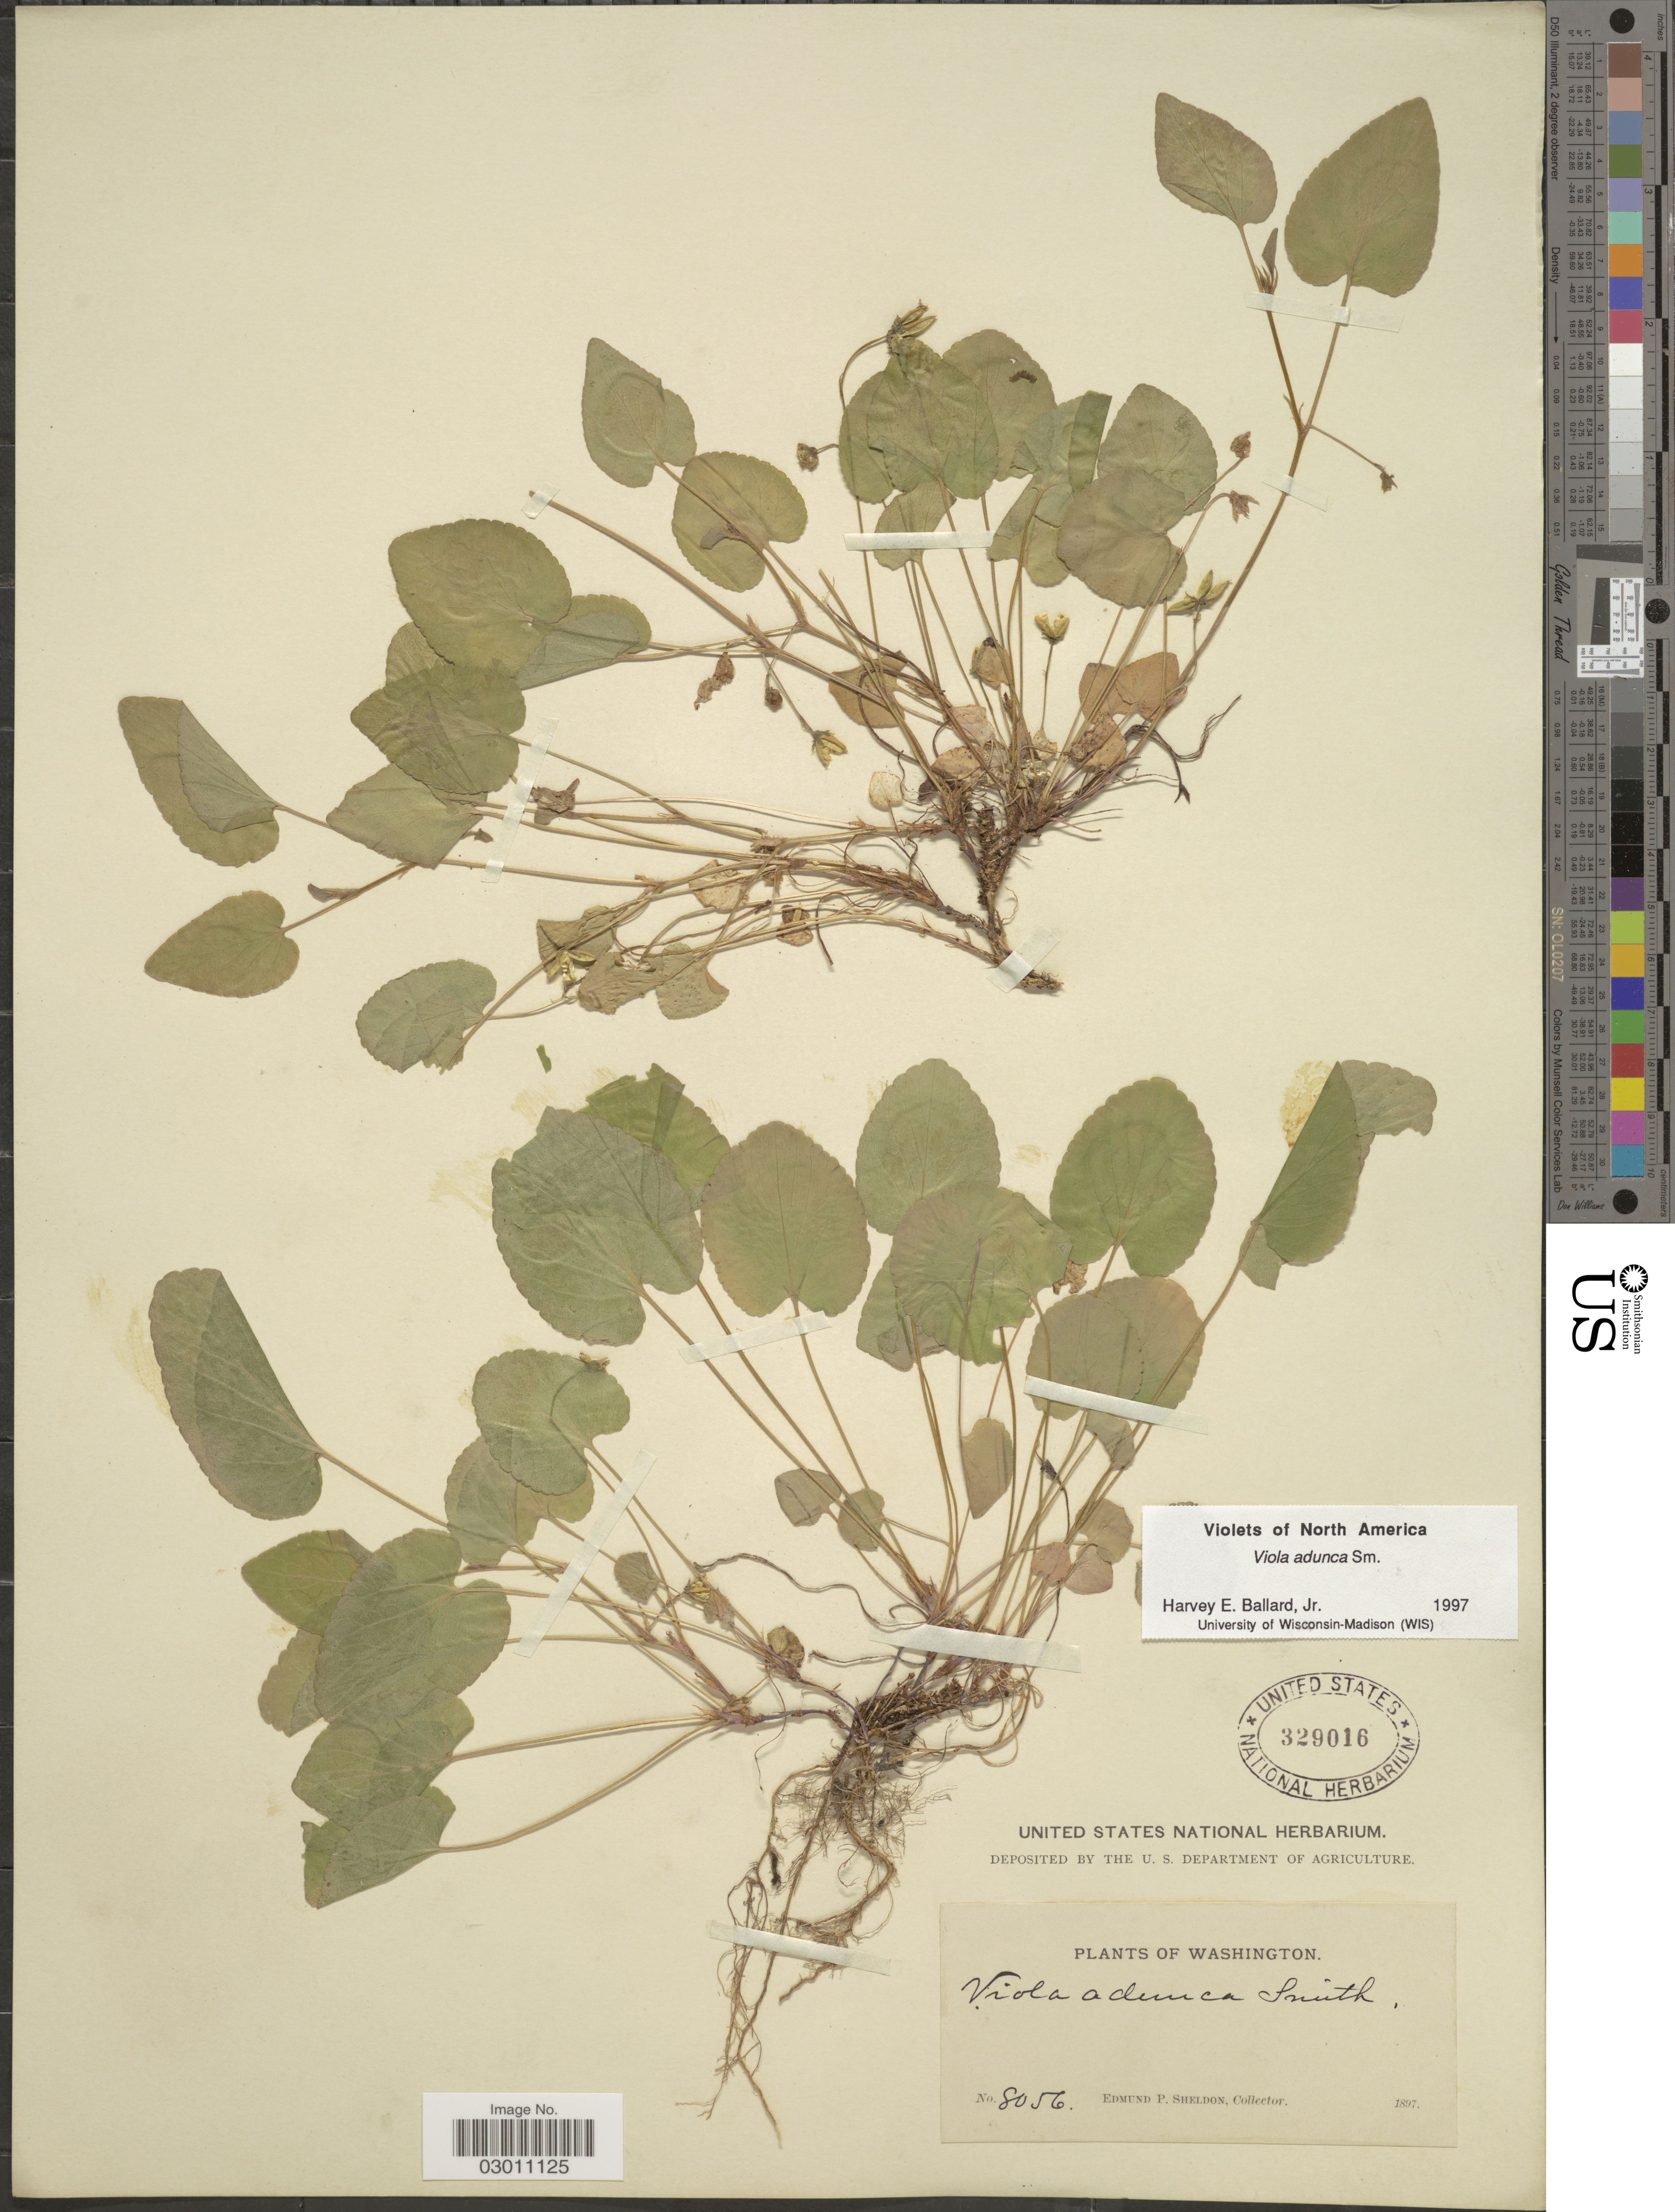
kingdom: Plantae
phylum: Tracheophyta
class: Magnoliopsida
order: Malpighiales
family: Violaceae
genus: Viola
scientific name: Viola adunca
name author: Sm.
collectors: E. P. Sheldon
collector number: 8056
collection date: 1897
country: United States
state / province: Washington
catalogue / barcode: US 329016